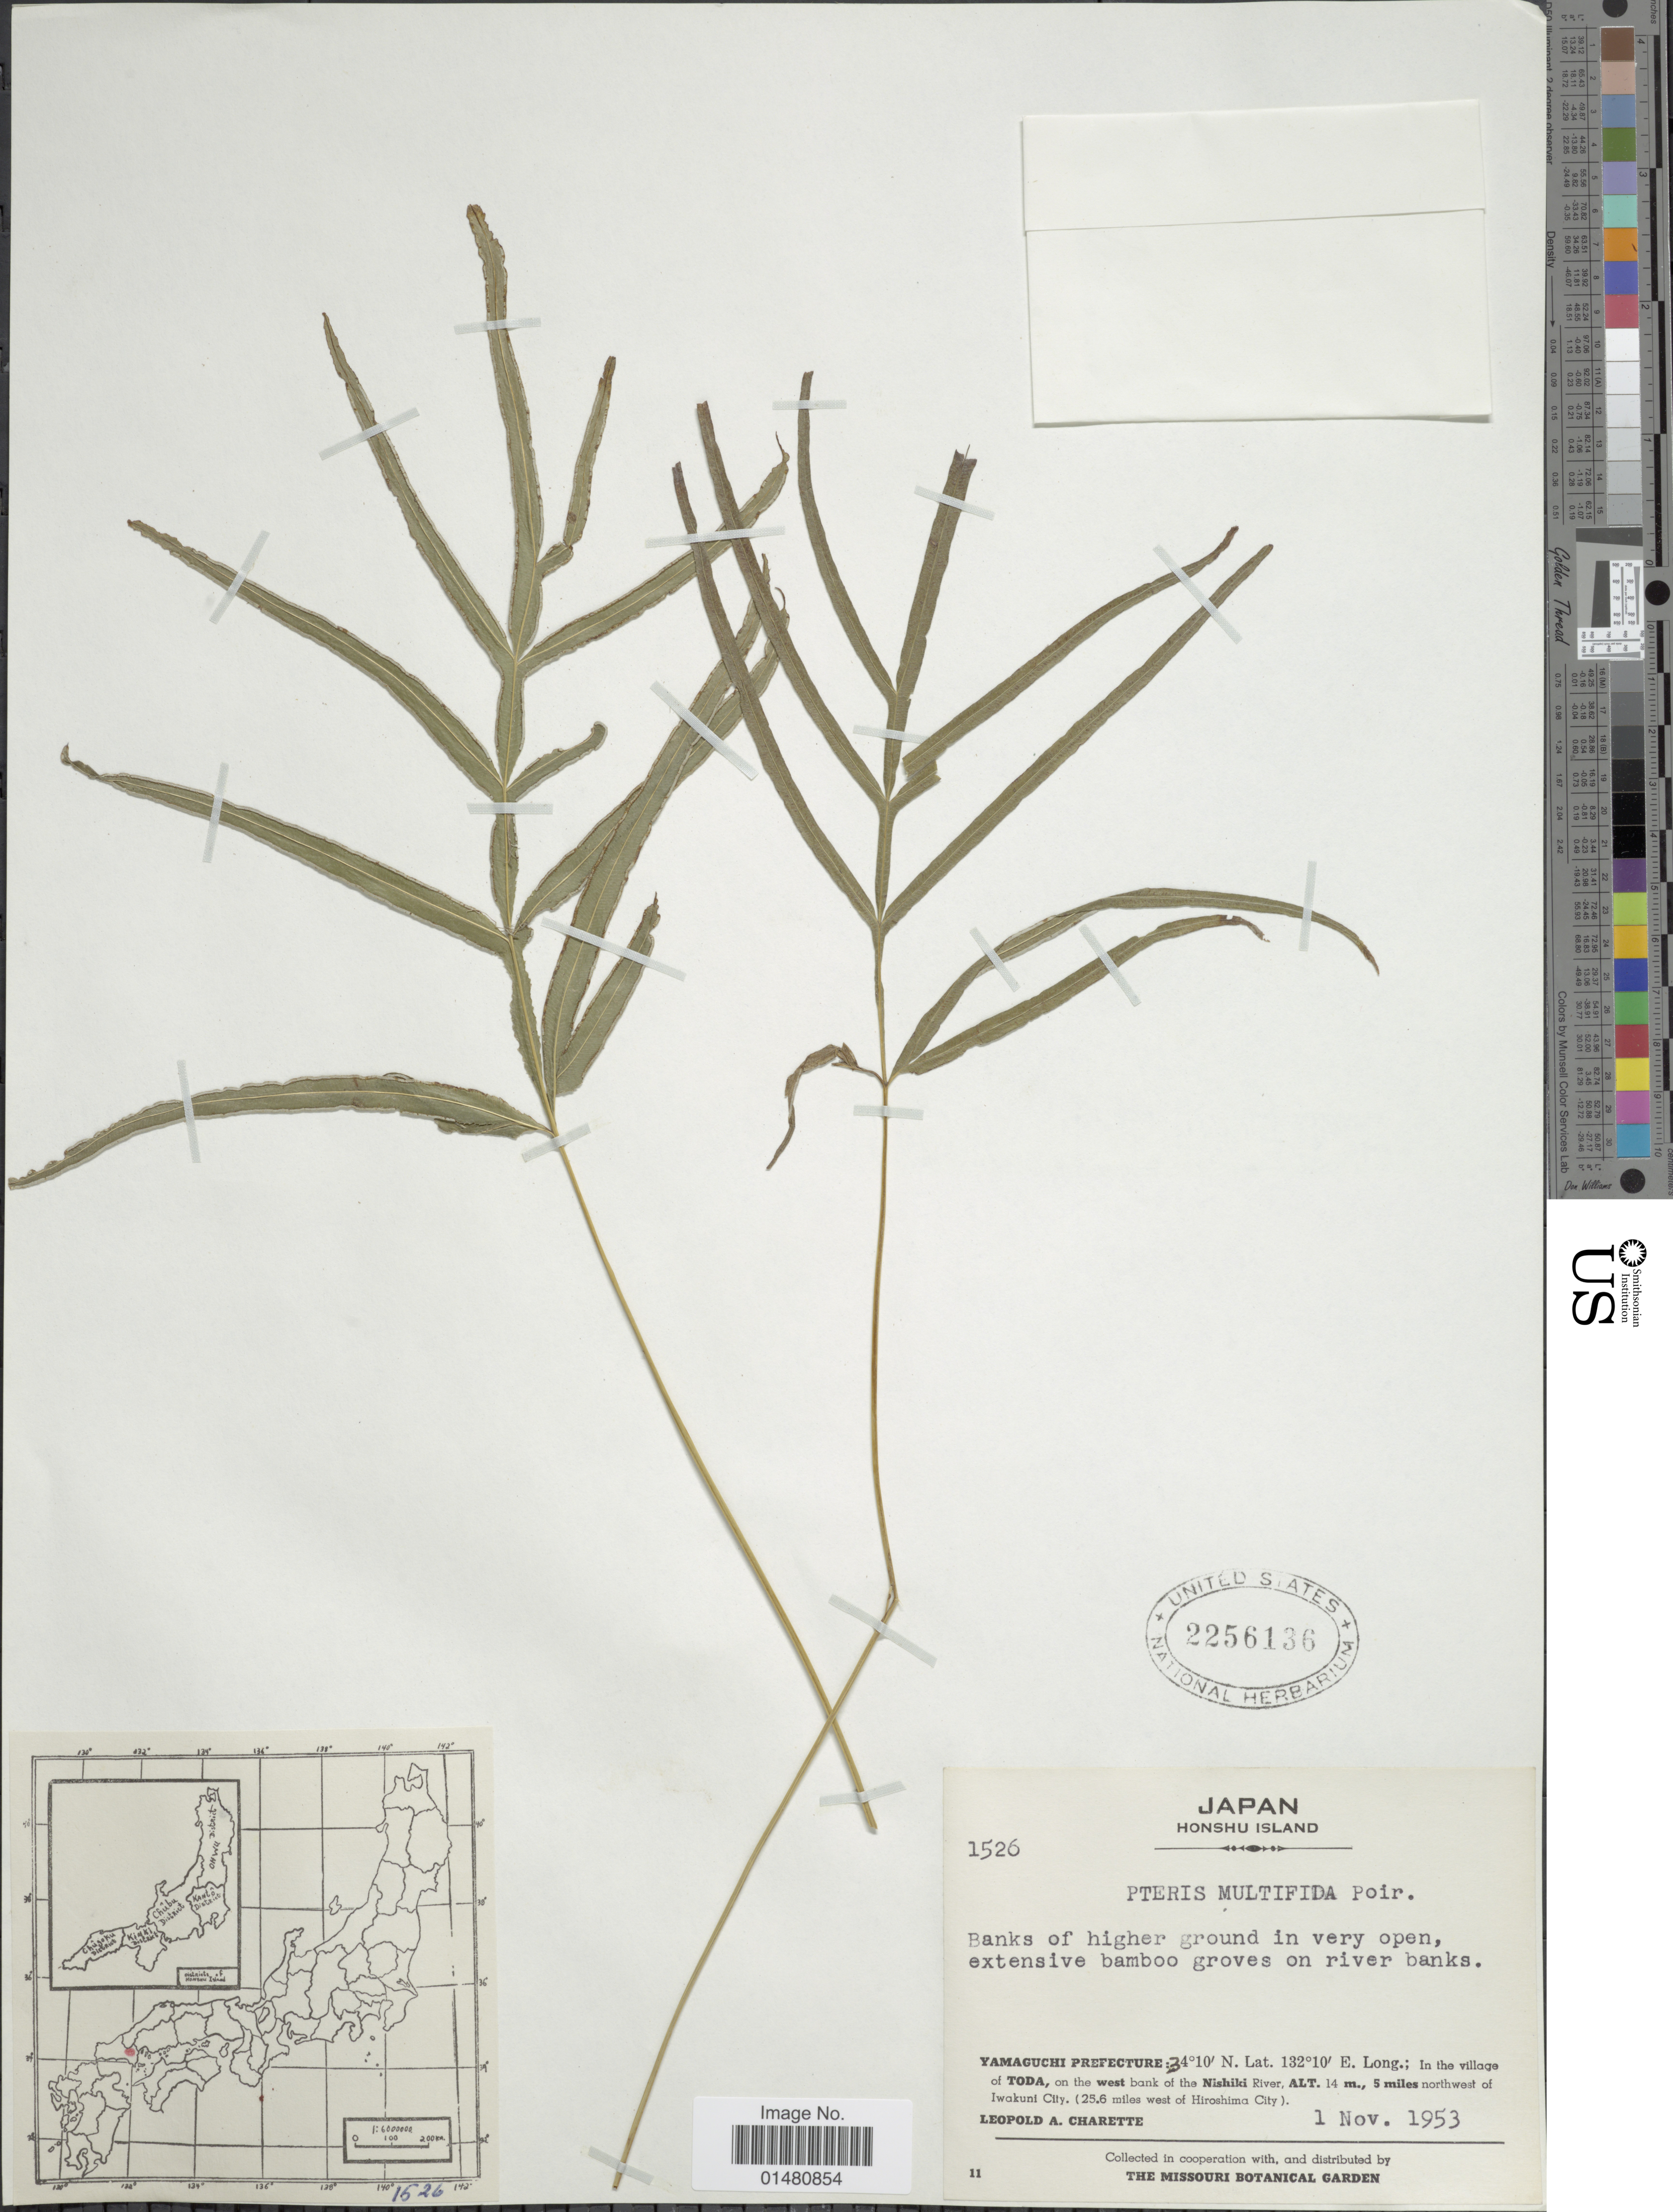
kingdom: Plantae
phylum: Tracheophyta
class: Polypodiopsida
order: Polypodiales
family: Pteridaceae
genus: Pteris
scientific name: Pteris multifida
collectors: L. A. Charette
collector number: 1526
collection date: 1953-11-01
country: Japan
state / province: Yamaguti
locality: Honshu Island, Yamaguchi Prefecture; in the village of Toda, on the west bank of the Nishiki River, 5 miles northwest of Iwakuni City (25.6 miles west of Hiroshima City)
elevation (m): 14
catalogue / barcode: US 2256136